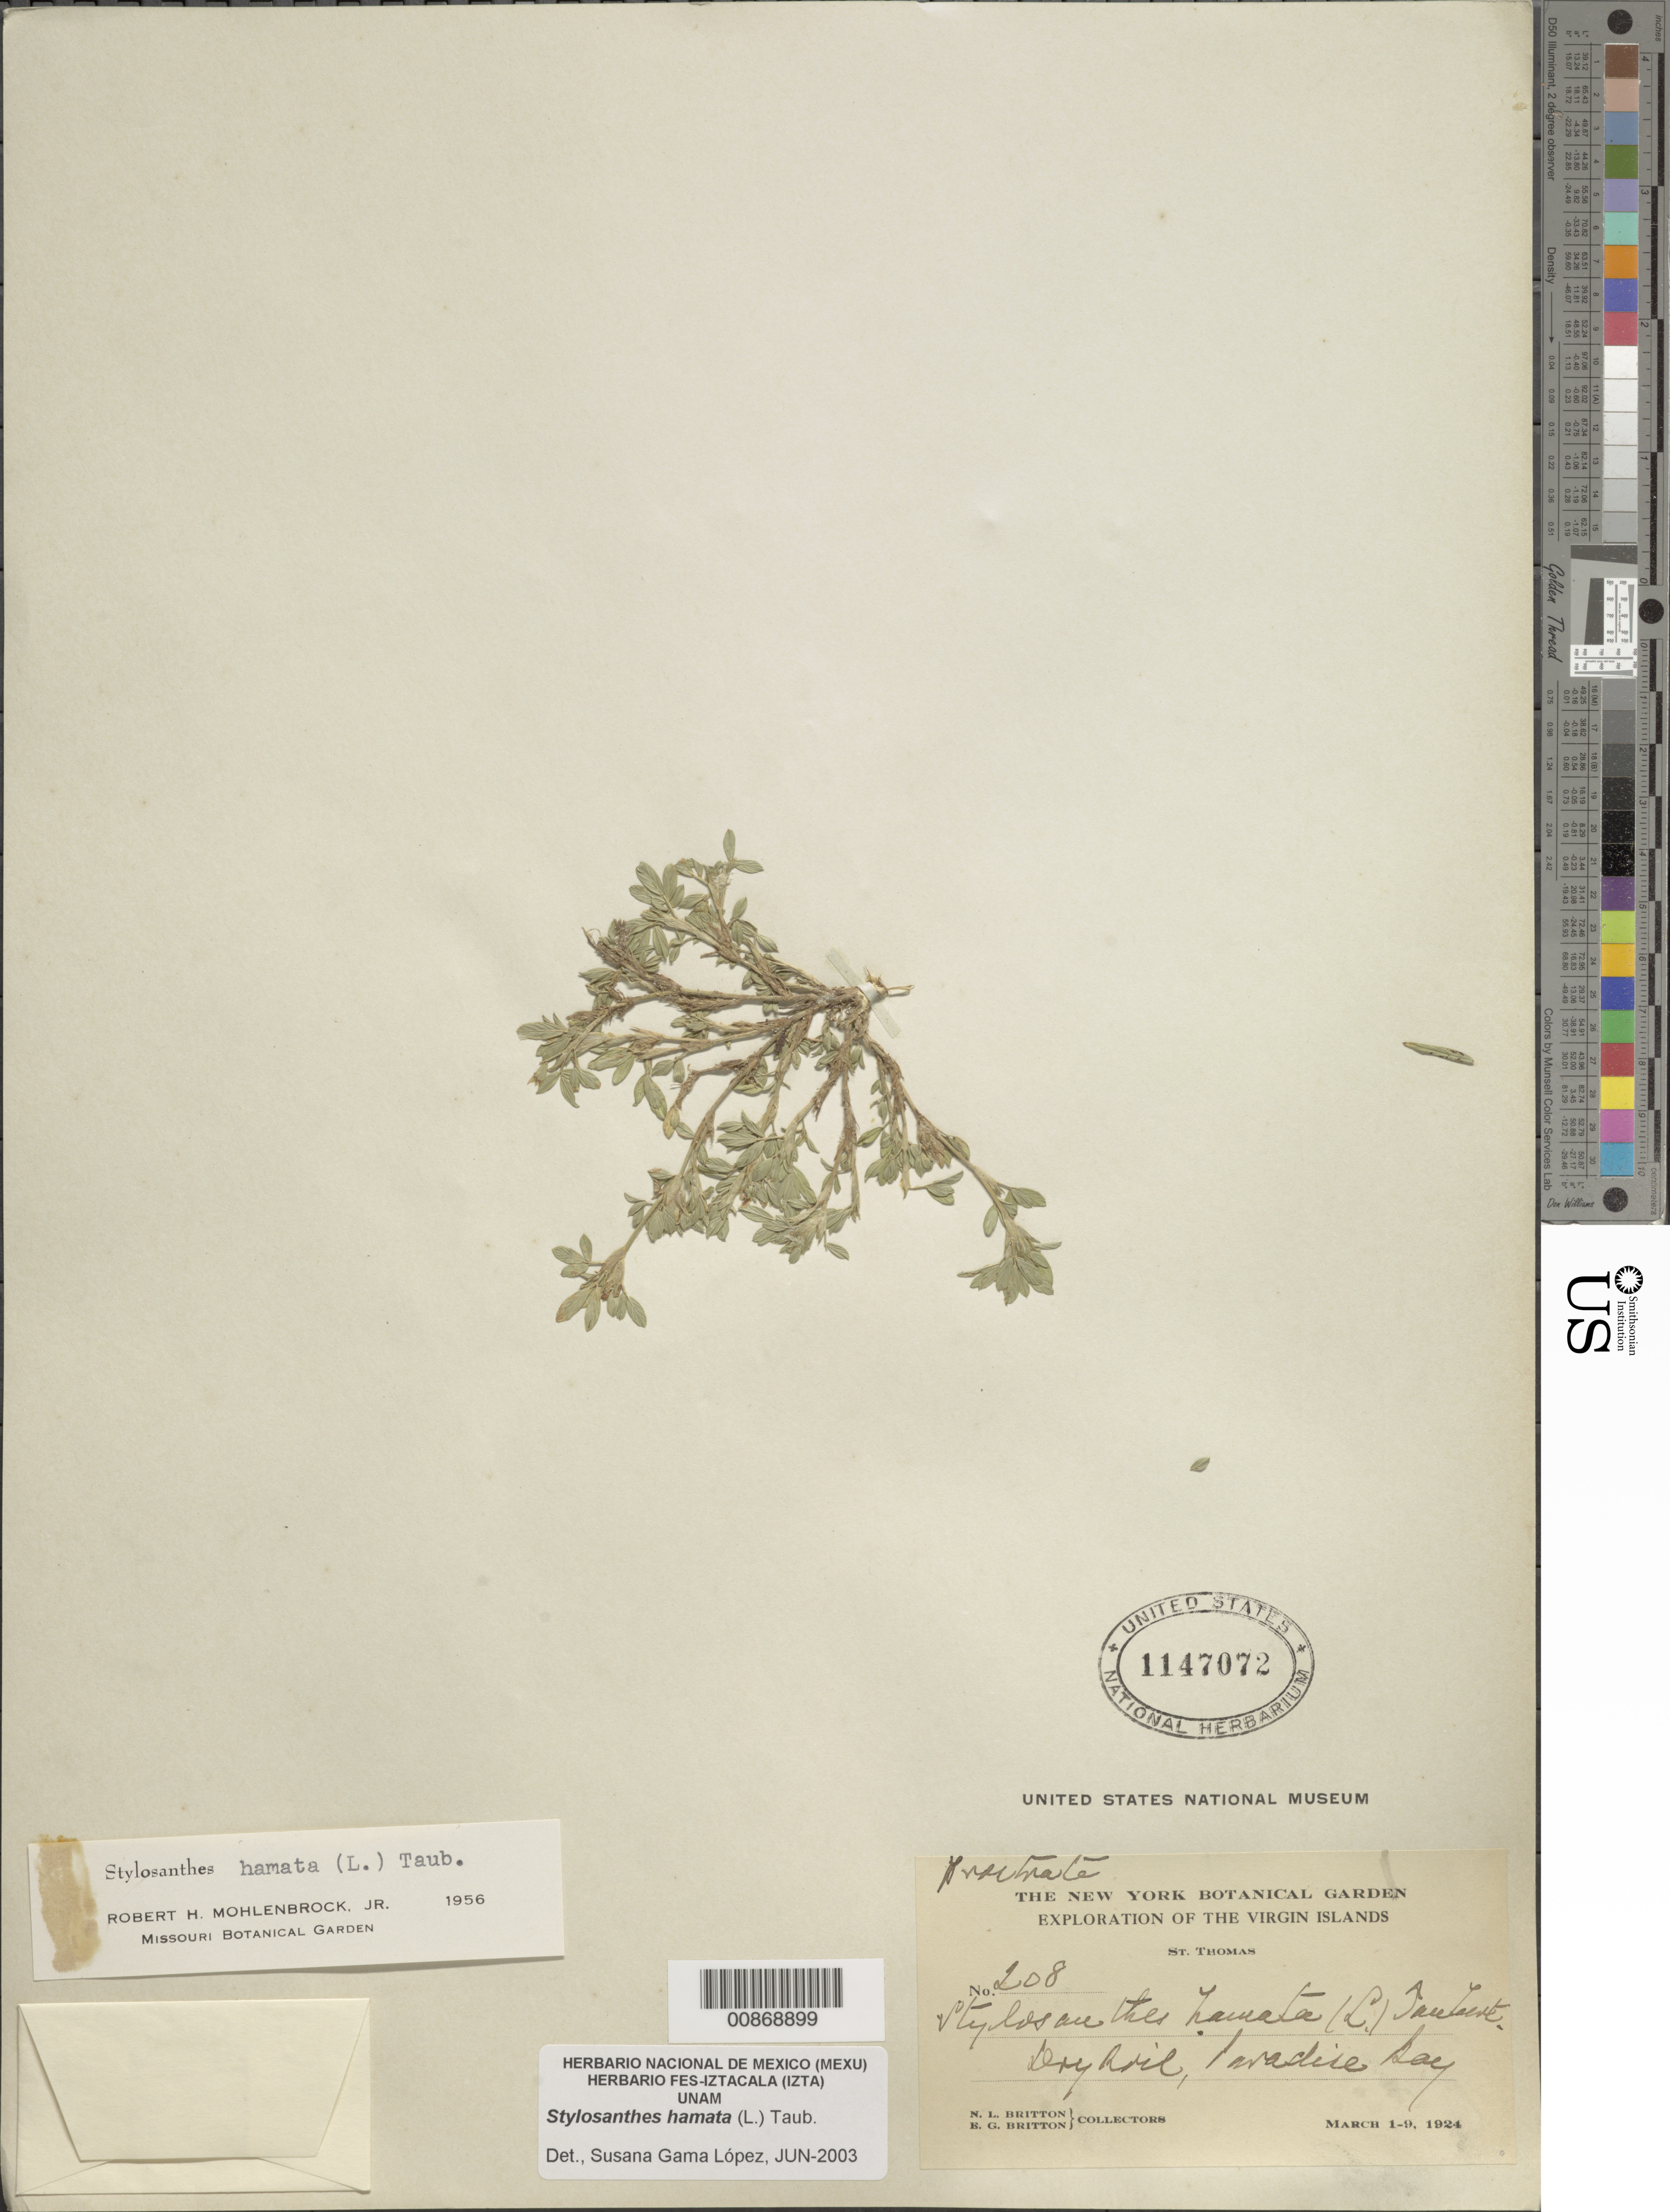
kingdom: Plantae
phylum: Tracheophyta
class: Magnoliopsida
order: Fabales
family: Fabaceae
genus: Stylosanthes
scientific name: Stylosanthes hamata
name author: (L.) Taub.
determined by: Gama López, S.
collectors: N. Britton & E. G. Britton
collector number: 208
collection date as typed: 01 Mar 1924 to 09 Mar 1924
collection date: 1924-03-01/1924-03-09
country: U.S. Virgin Islands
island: St. Thomas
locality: St. Thomas. Paradise Bay.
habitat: Dry soil.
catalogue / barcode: US 1147072